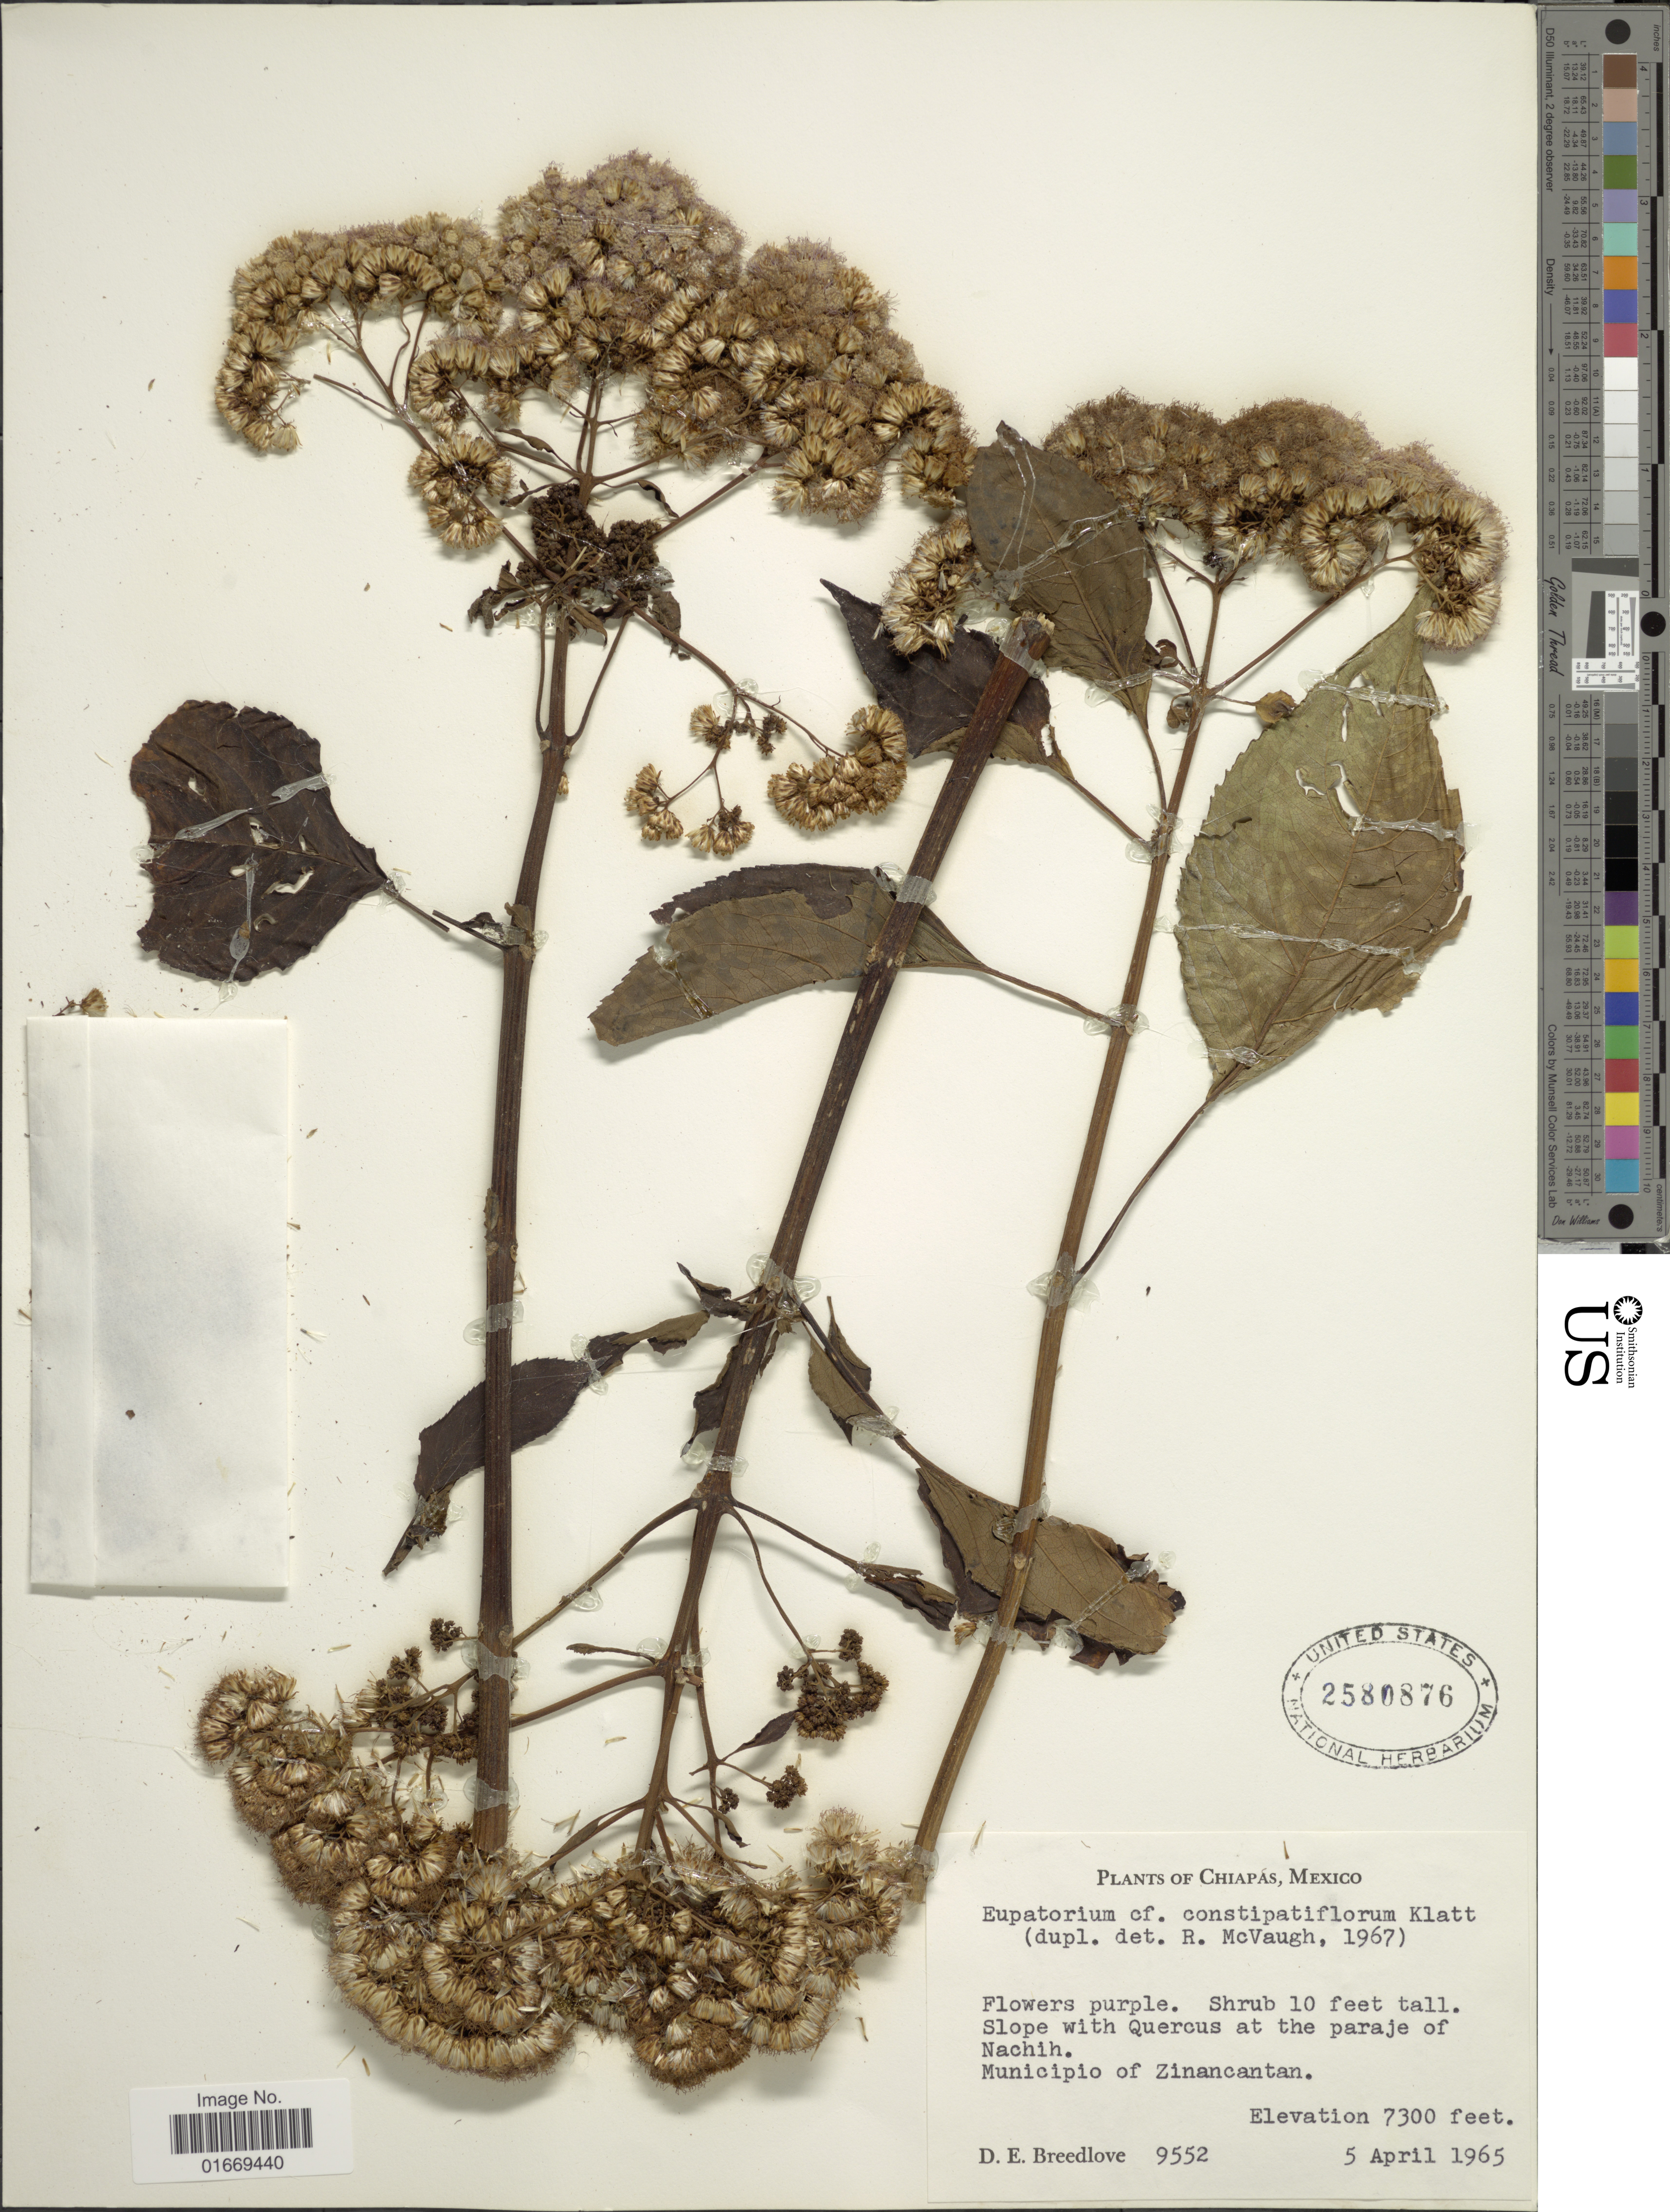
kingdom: Plantae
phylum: Tracheophyta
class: Magnoliopsida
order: Asterales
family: Asteraceae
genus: Bartlettina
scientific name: Bartlettina pansamalensis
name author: (B.L. Rob.) R.M. King & H. Rob.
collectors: D. E. Breedlove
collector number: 9552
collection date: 1965-04-05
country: Mexico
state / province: Chiapas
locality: Slope with Quercus at the paraje of Nachih, Municipio of Zinancantan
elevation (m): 2225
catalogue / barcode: US 2580876